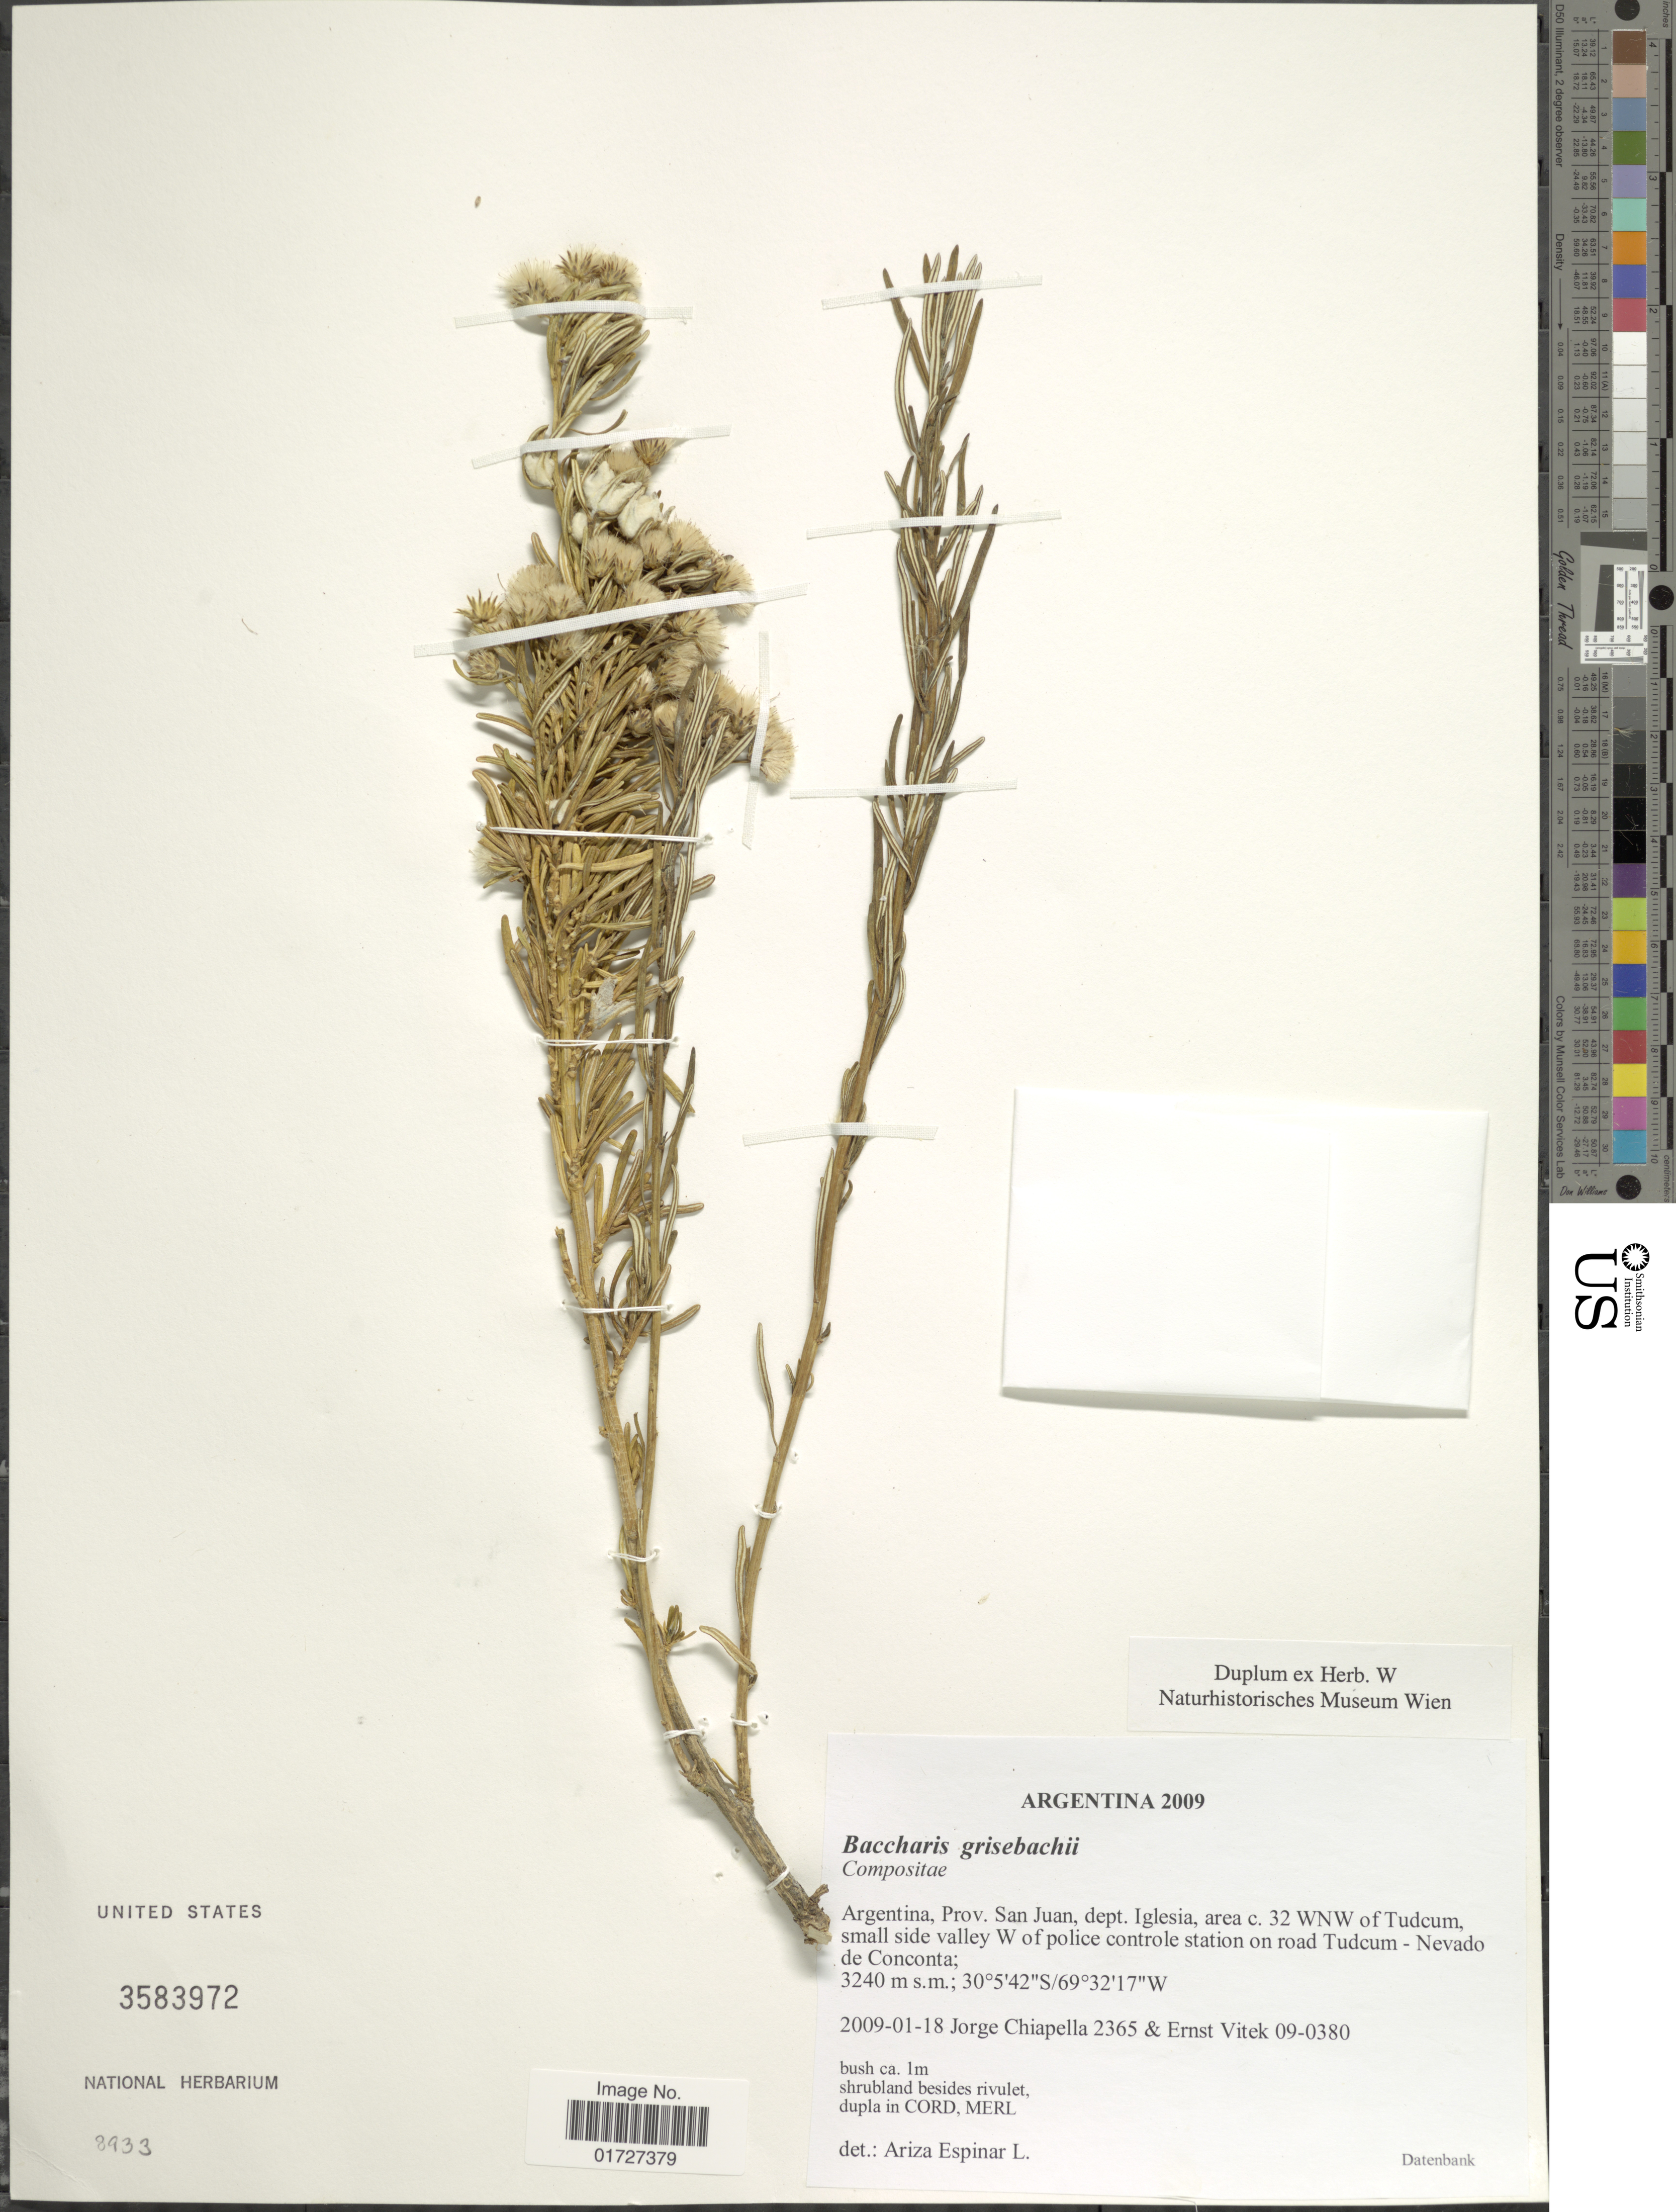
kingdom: Plantae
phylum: Tracheophyta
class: Magnoliopsida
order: Asterales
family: Asteraceae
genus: Baccharis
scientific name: Baccharis grisebachii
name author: Hieron.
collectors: J. Chiapella & E. Vitek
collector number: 09-0380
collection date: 2009-01-18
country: Argentina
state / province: San Juan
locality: Dept. Iglesia, area c 32 WNW of Tudcum, small side valley W of police controle station on road Tudcum-Nevado de Conconta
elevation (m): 3240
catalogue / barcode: US 3583972